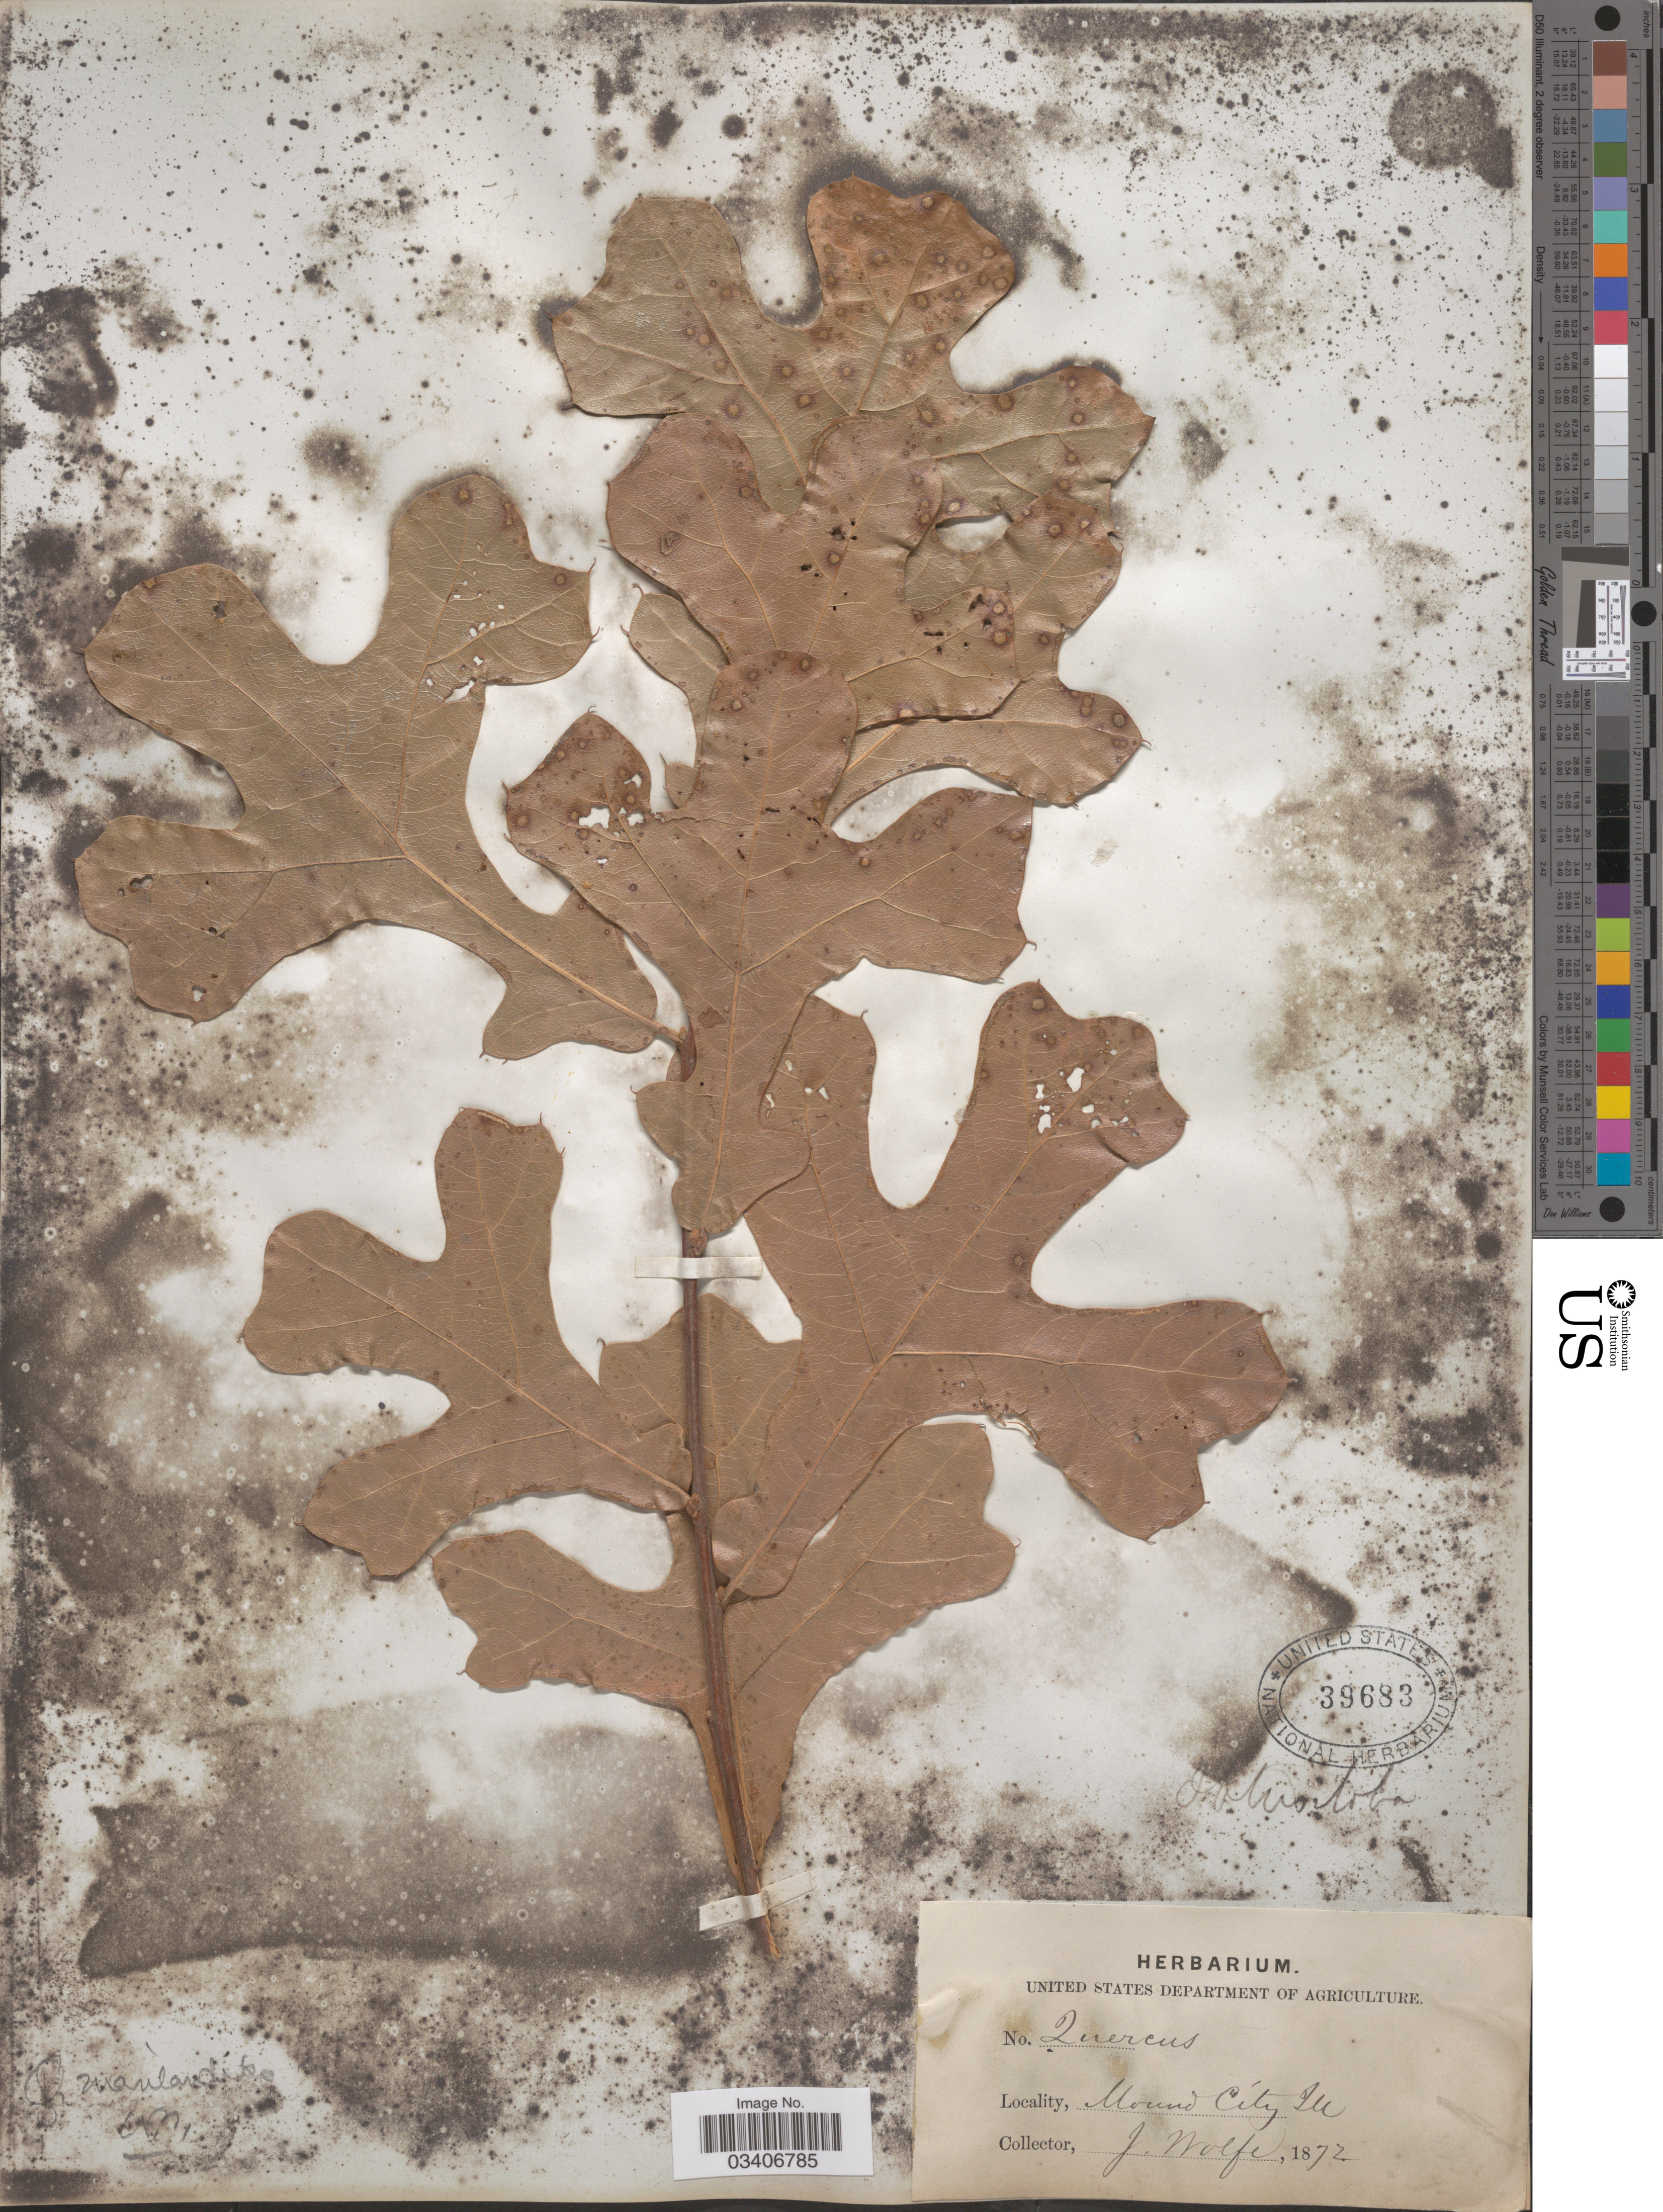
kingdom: Plantae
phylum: Tracheophyta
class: Magnoliopsida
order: Fagales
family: Fagaceae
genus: Quercus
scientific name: Quercus marilandica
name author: (L.) Münchh.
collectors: J. Wolfe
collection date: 1872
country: United States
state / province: Illinois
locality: Mound City.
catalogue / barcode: US 39683